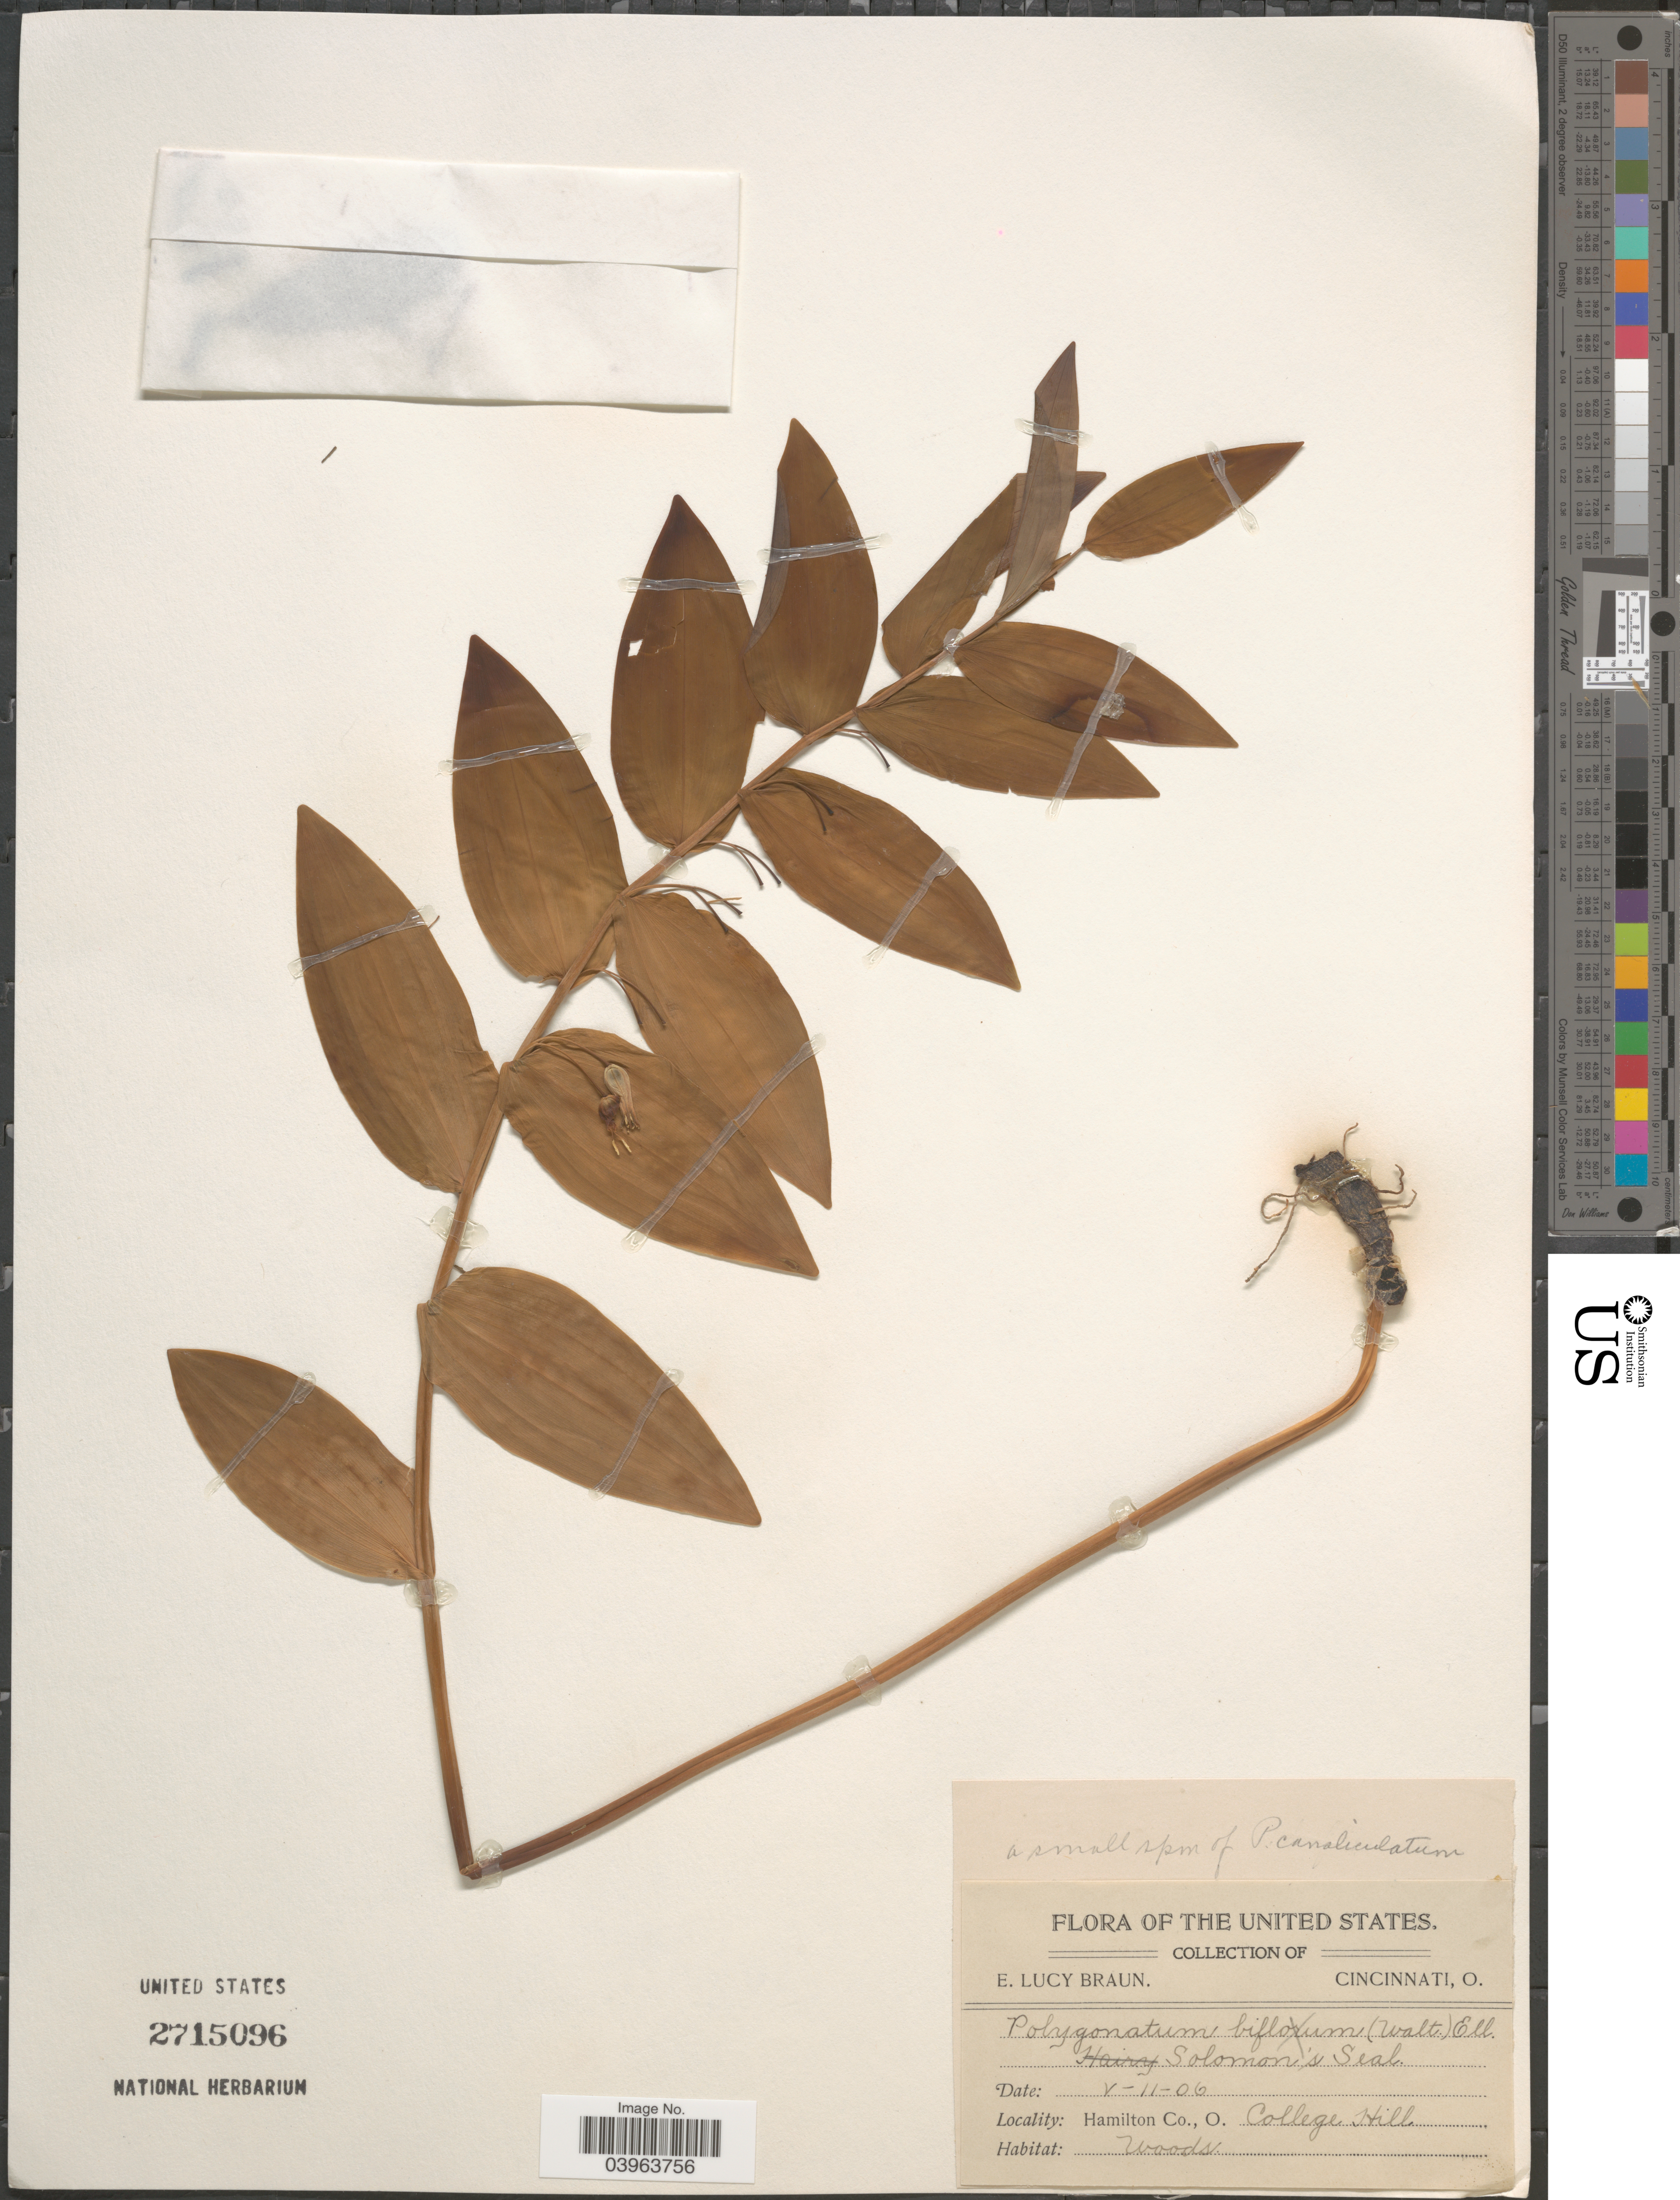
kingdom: Plantae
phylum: Tracheophyta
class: Liliopsida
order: Asparagales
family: Asparagaceae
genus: Polygonatum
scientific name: Polygonatum biflorum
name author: (Walter) Elliott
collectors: E. L. Braun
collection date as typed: Transcribed d/m/y: 11/5/6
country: United States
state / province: Ohio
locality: Hamilton Co., College Hill.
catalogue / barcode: US 2715096